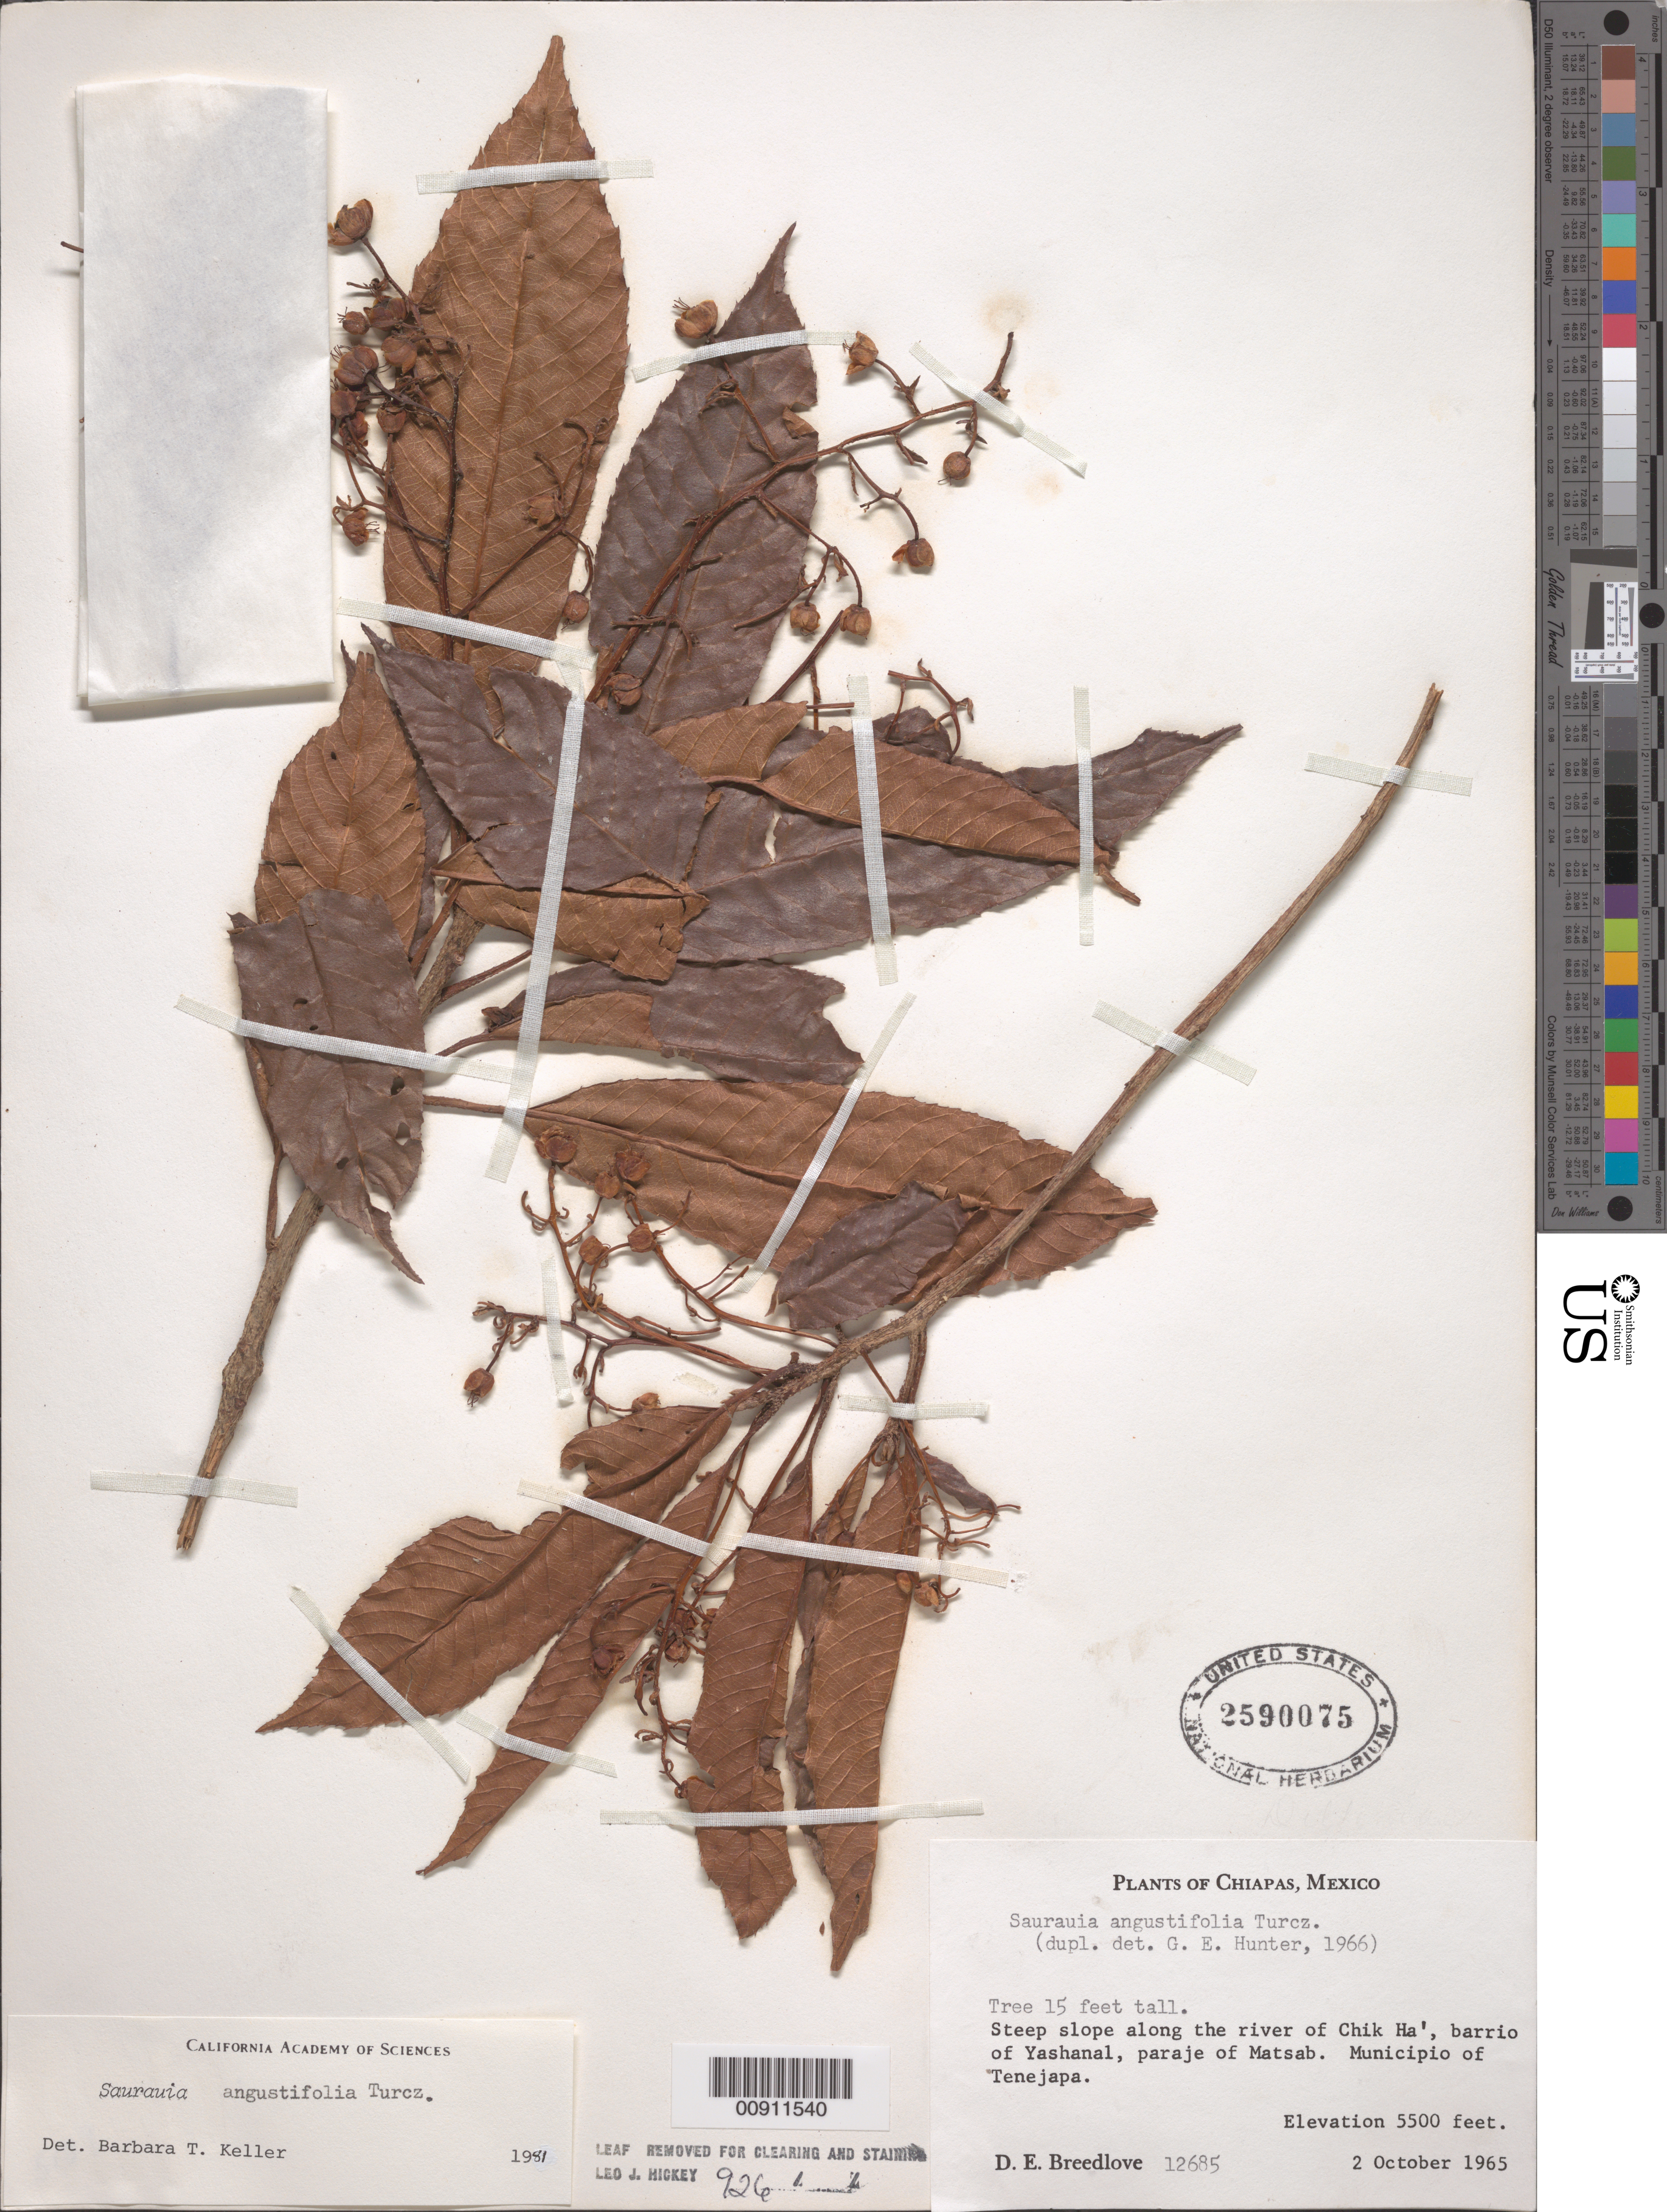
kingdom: Plantae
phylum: Tracheophyta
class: Magnoliopsida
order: Ericales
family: Actinidiaceae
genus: Saurauia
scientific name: Saurauia angustifolia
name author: Turcz.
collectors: D. E. Breedlove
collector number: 12685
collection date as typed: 02 Oct 1965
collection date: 1965-10-02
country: Mexico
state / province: Chiapas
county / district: Tenejapa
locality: Steep slope along the river of Chik Ha', barrio of Yashanal, paraje of Matsab. Municipio of Tenejapa, Chiapas.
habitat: Steep slope along the river.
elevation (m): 1676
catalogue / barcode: US 2590075